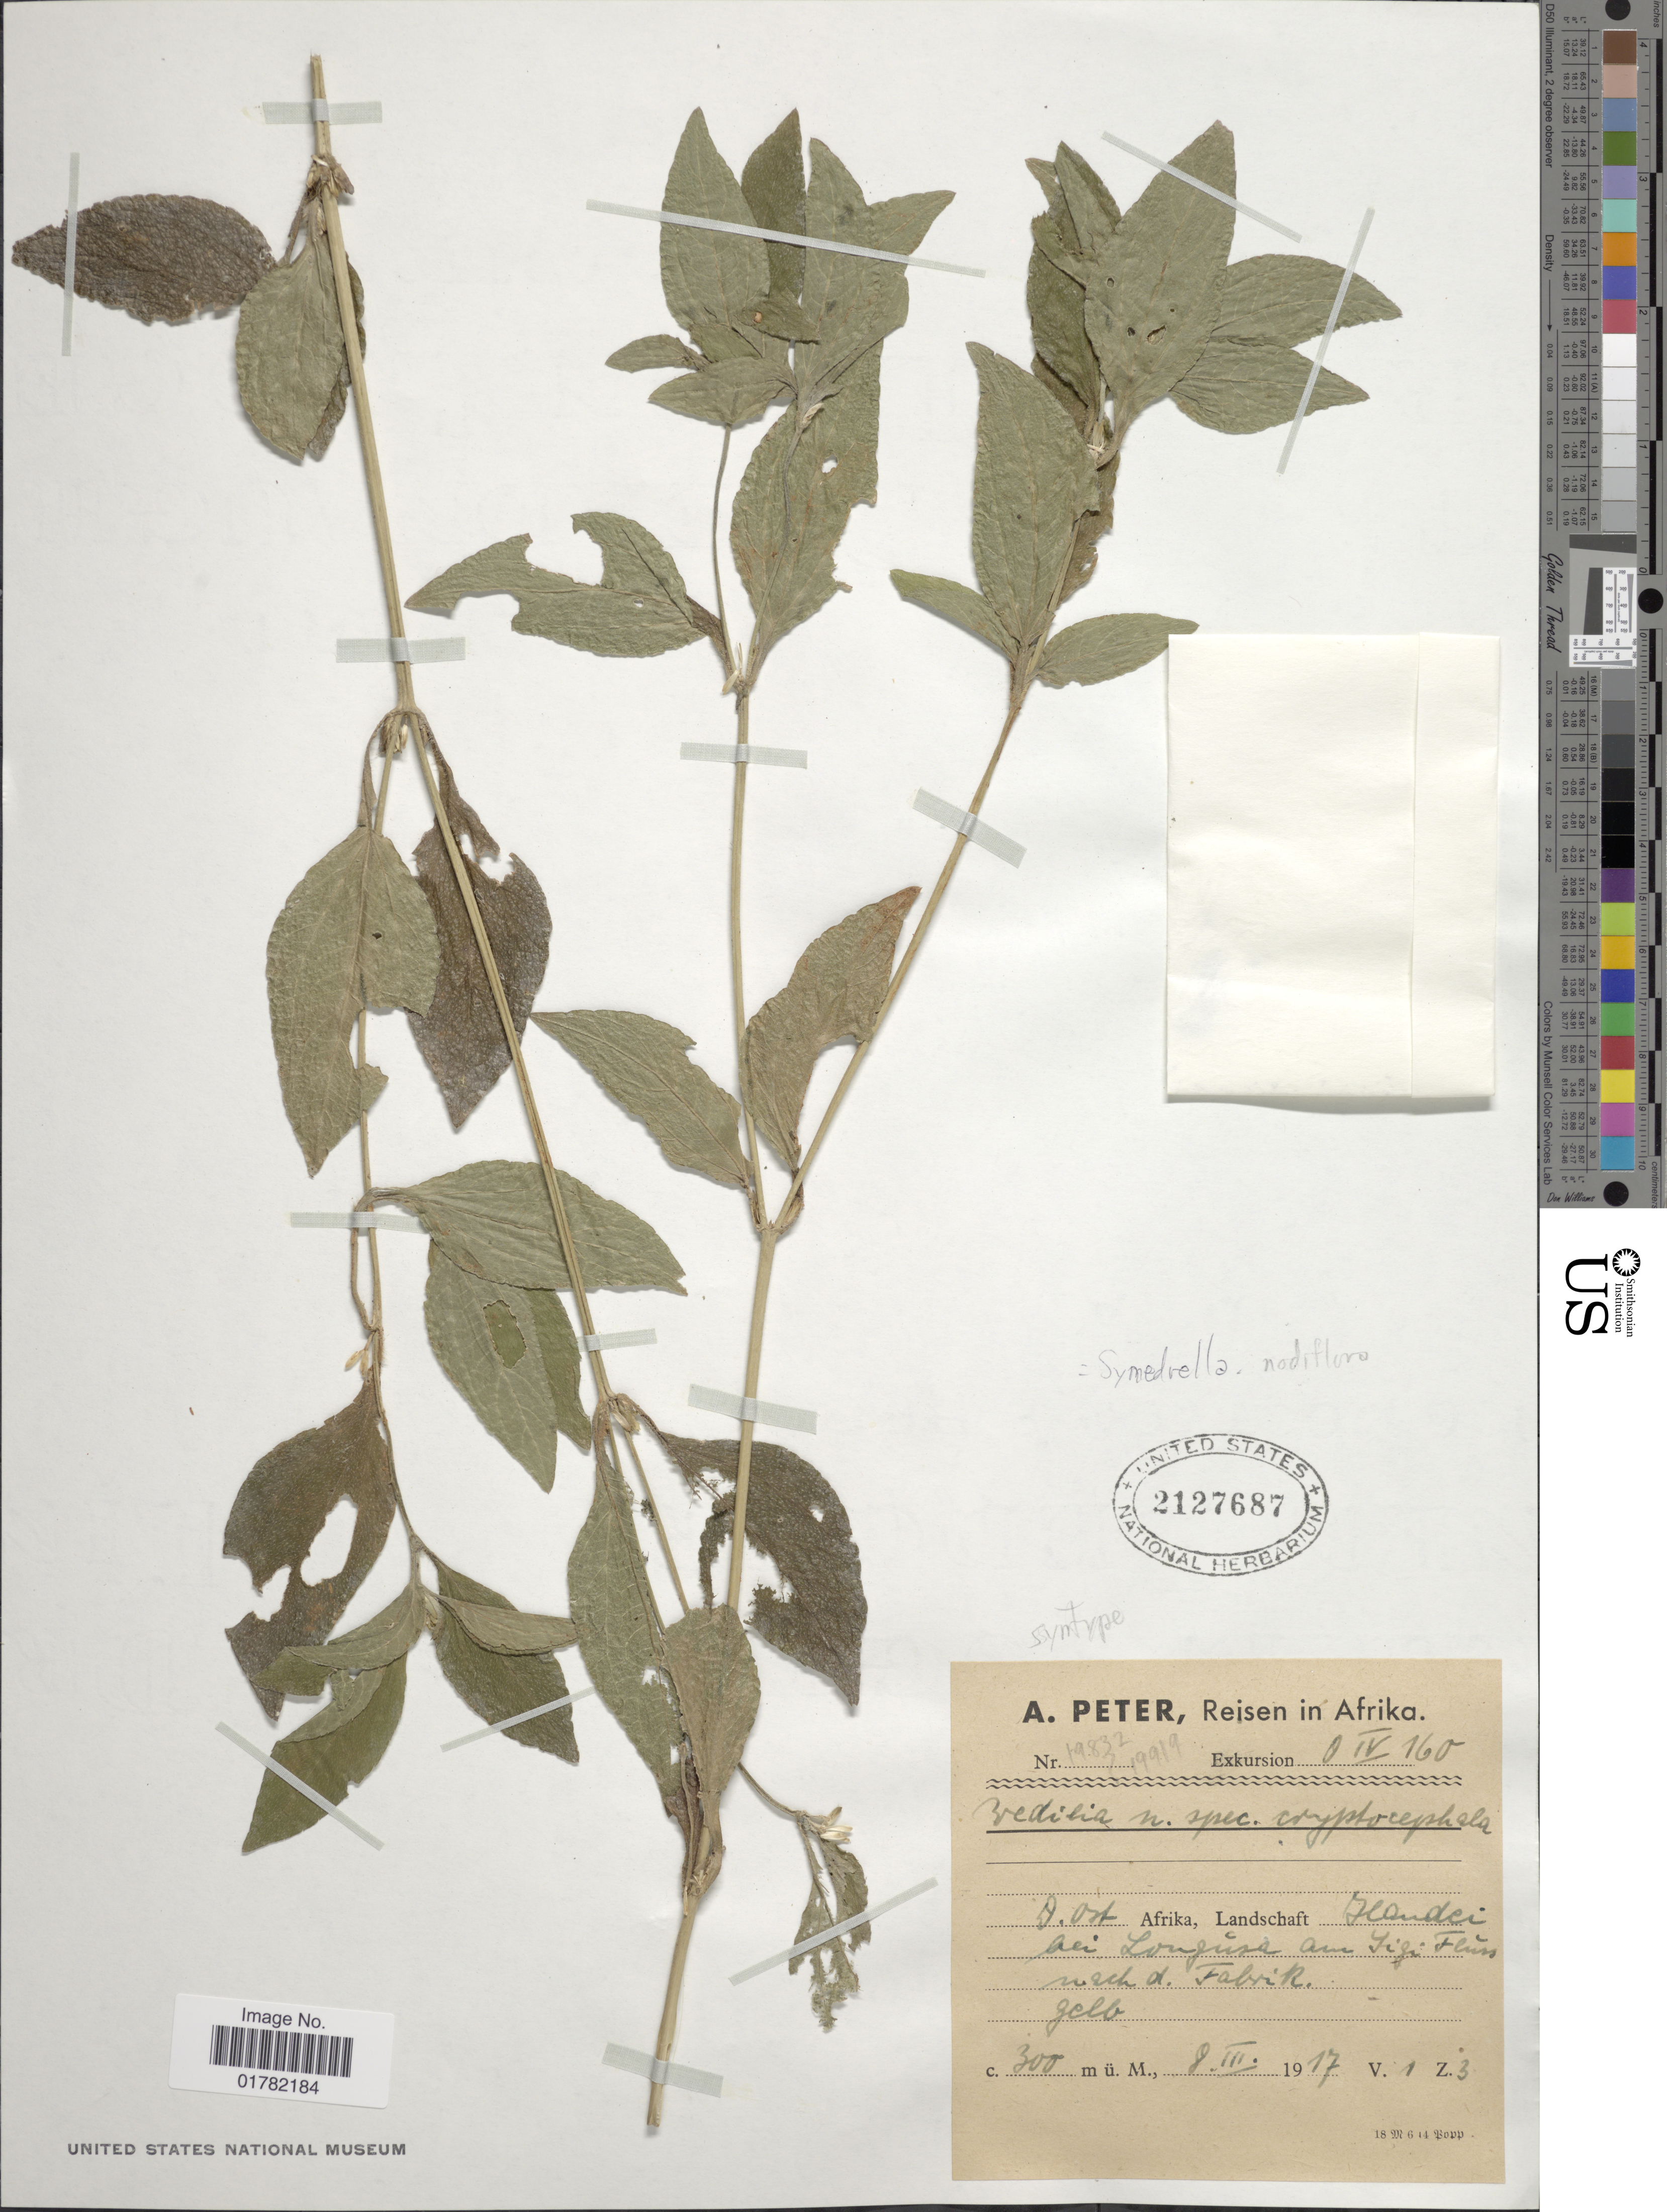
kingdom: Plantae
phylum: Tracheophyta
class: Magnoliopsida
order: Asterales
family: Asteraceae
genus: Synedrella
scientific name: Synedrella nodiflora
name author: (L.) Gaertn.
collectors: A. Peter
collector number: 19832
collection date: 1917-03-08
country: Tanzania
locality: D. Ost, Landschaft Handei bei Longüse am [illegible text]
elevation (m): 300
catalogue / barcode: US 2127687